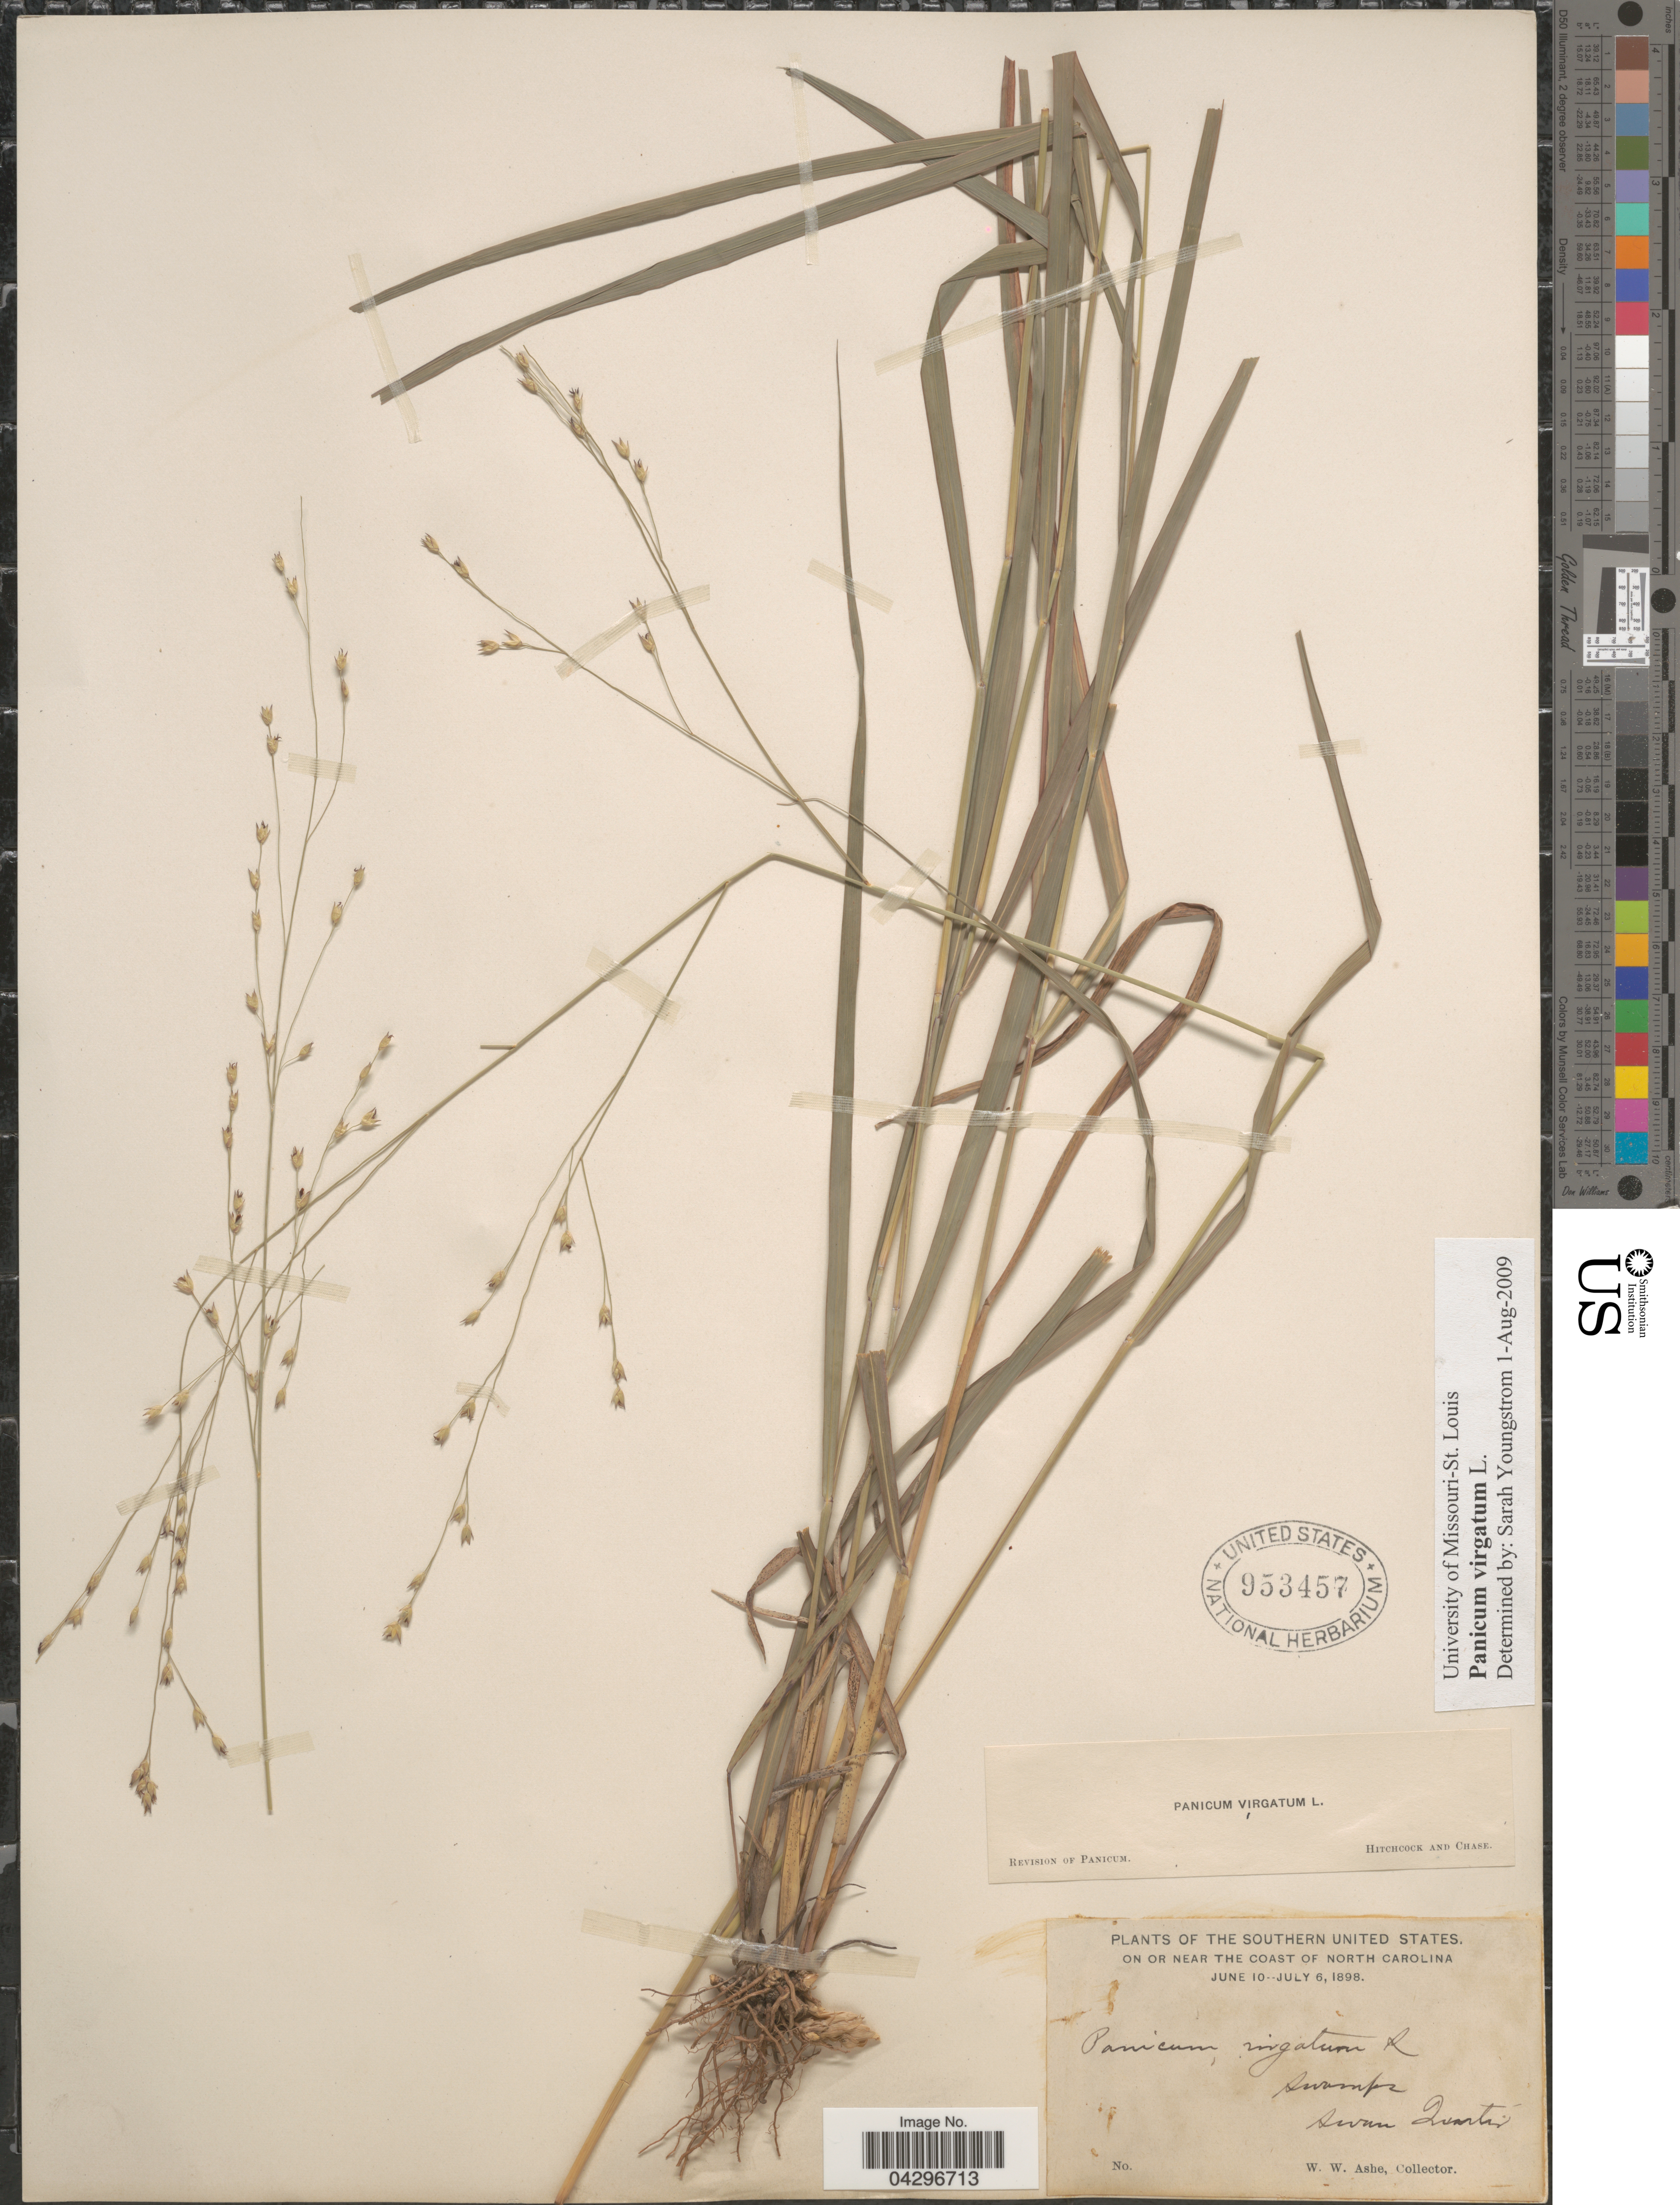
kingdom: Plantae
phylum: Tracheophyta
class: Liliopsida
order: Poales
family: Poaceae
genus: Panicum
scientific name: Panicum virgatum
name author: L.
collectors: W. W. Ashe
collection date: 1898-06-10/1898-07-06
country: United States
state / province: North Carolina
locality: The Southern United States. On or near the coast of North Carolina. Swan Quarter.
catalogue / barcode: US 953457